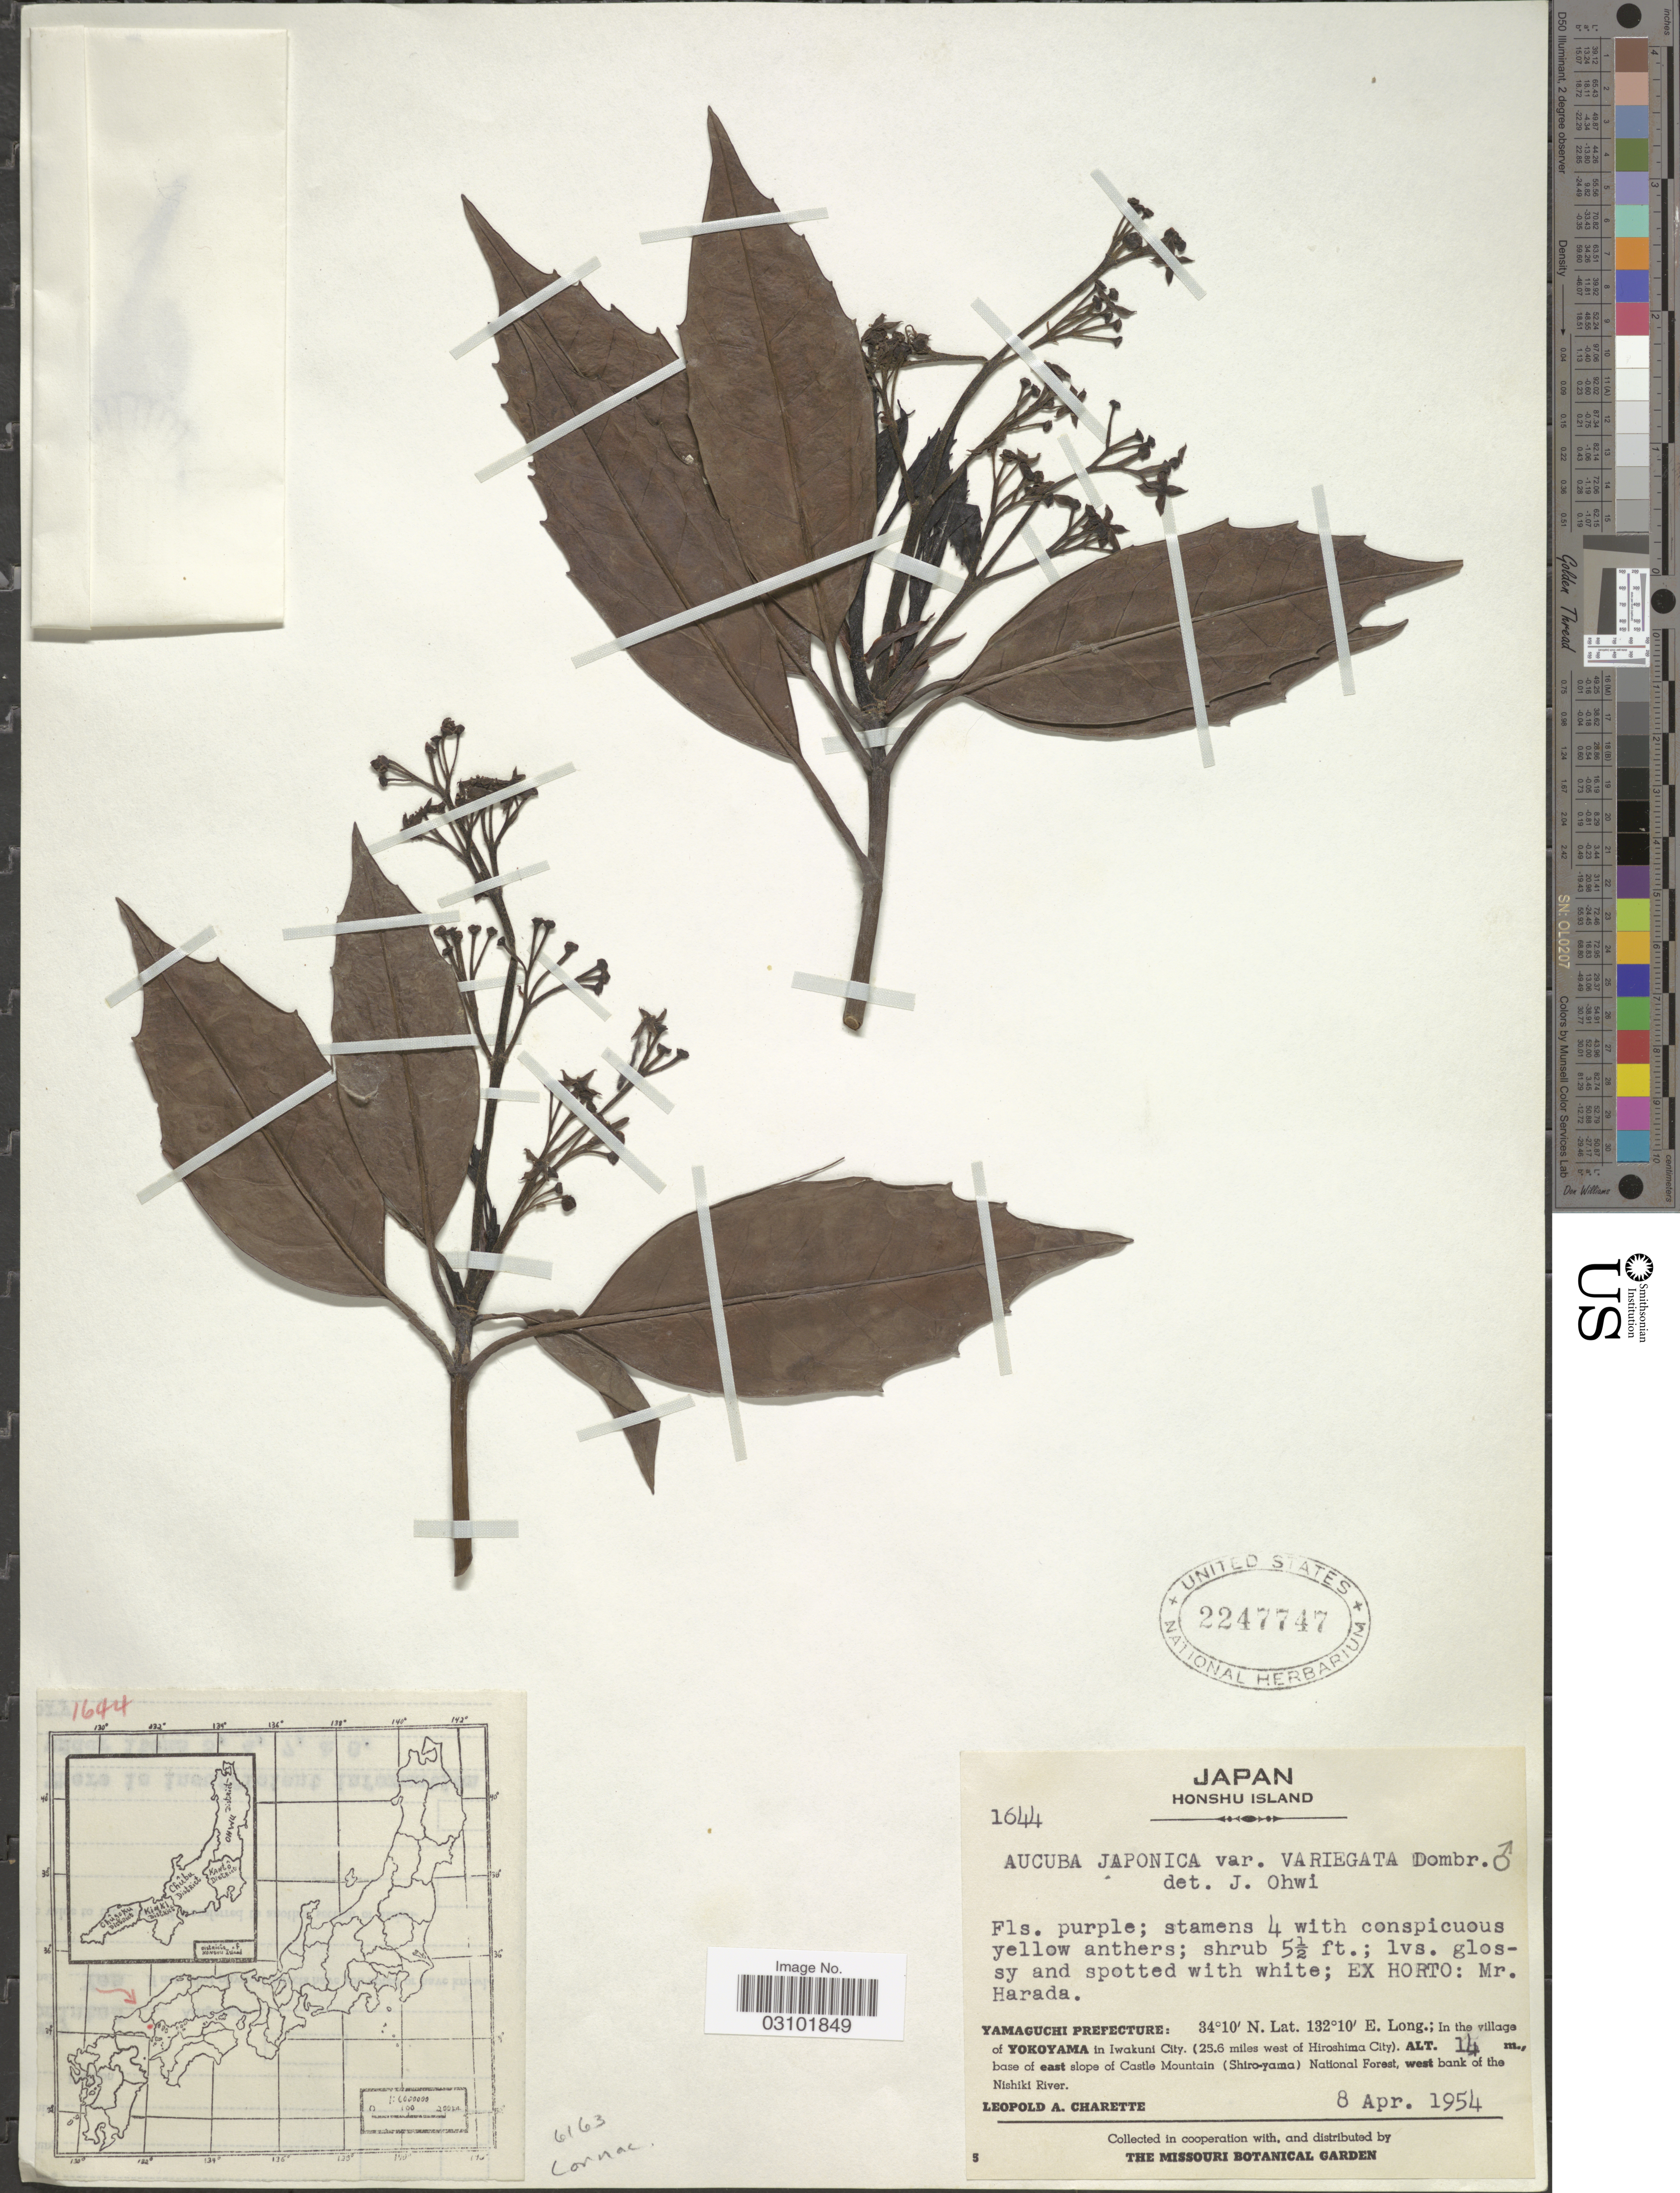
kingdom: Plantae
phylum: Tracheophyta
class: Magnoliopsida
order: Garryales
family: Garryaceae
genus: Aucuba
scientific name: Aucuba japonica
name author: Thunb.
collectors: L. A. Charette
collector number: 1644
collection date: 1954-04-08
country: Japan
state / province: Yamaguti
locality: Honshu Island. Yamaguchi Prefecture. In the village of Yokoyama in Iwakuni City. (25.6 miles west of Hiroshima City). Base of east slope of Castle Mountain (Shiro-yama) National Forest, west bank of the Nishiki River.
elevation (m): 14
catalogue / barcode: US 2247747